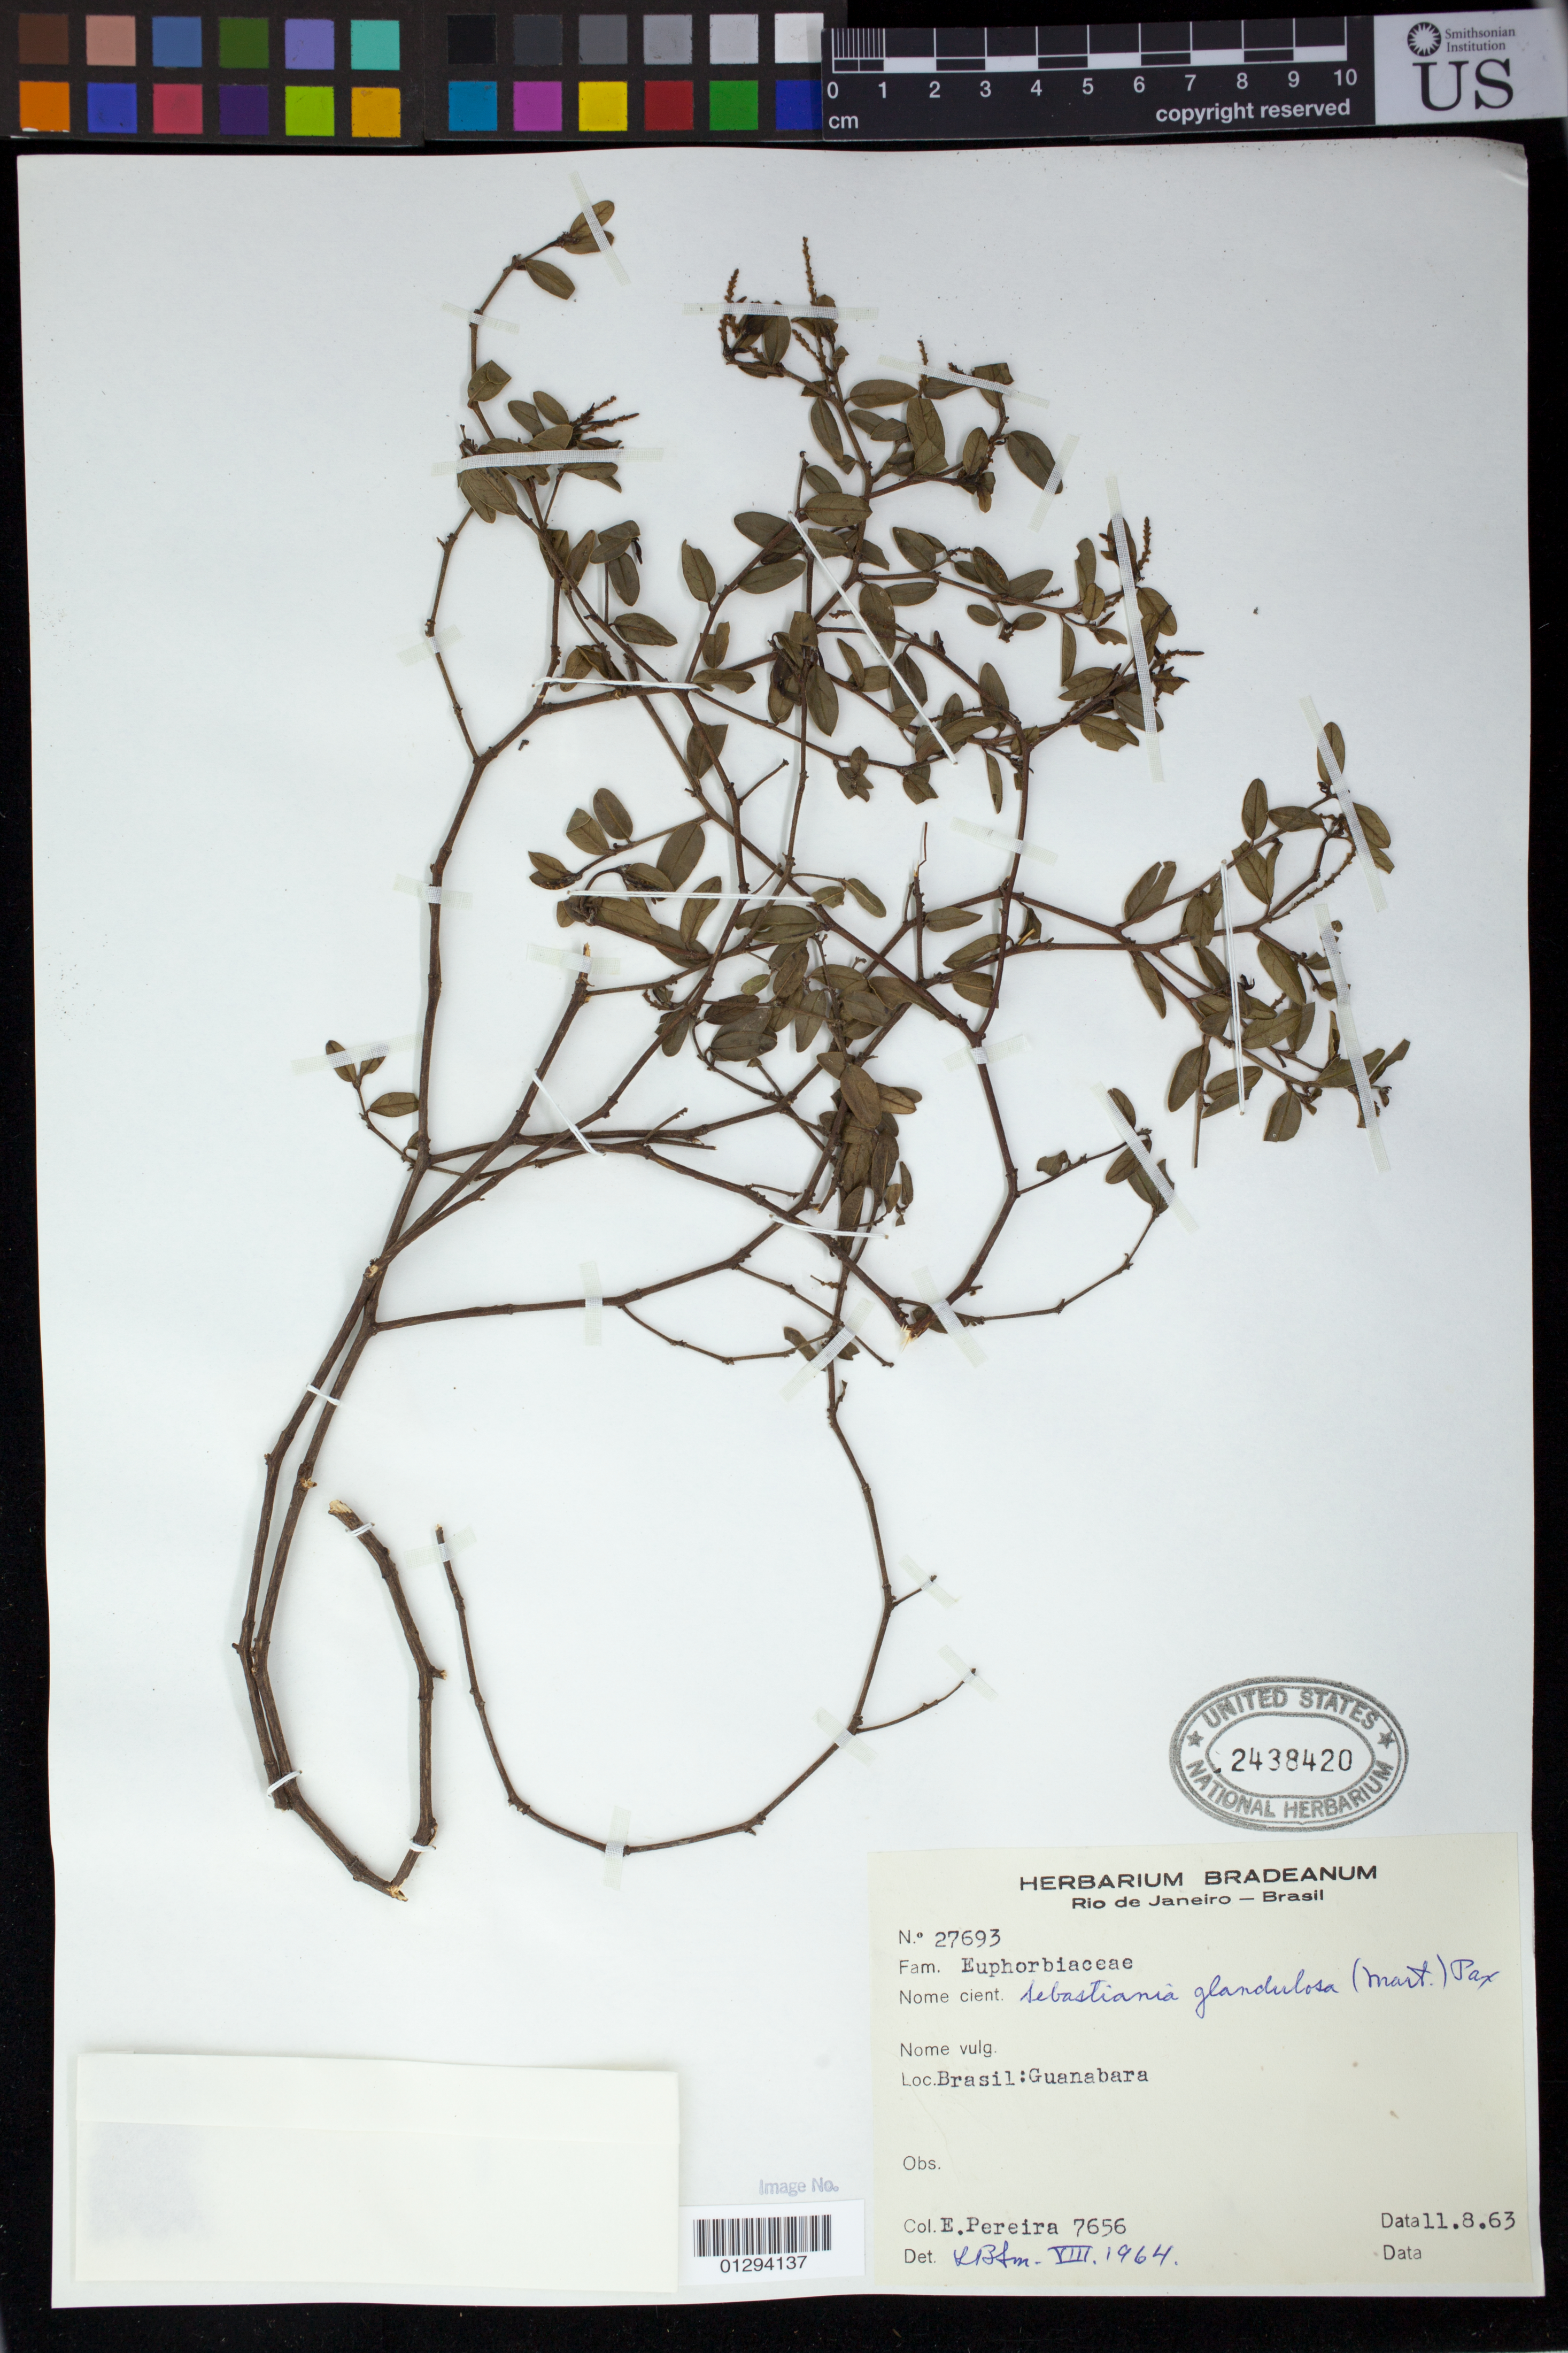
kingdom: Plantae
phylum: Tracheophyta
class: Magnoliopsida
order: Malpighiales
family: Euphorbiaceae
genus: Senefeldera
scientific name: Senefeldera glandulosa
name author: (Sw.) Müll. Arg.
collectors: E. Pereira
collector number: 7656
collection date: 1963-08-11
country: Brazil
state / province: Rio de Janeiro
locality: Guanabara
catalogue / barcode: US 2438420